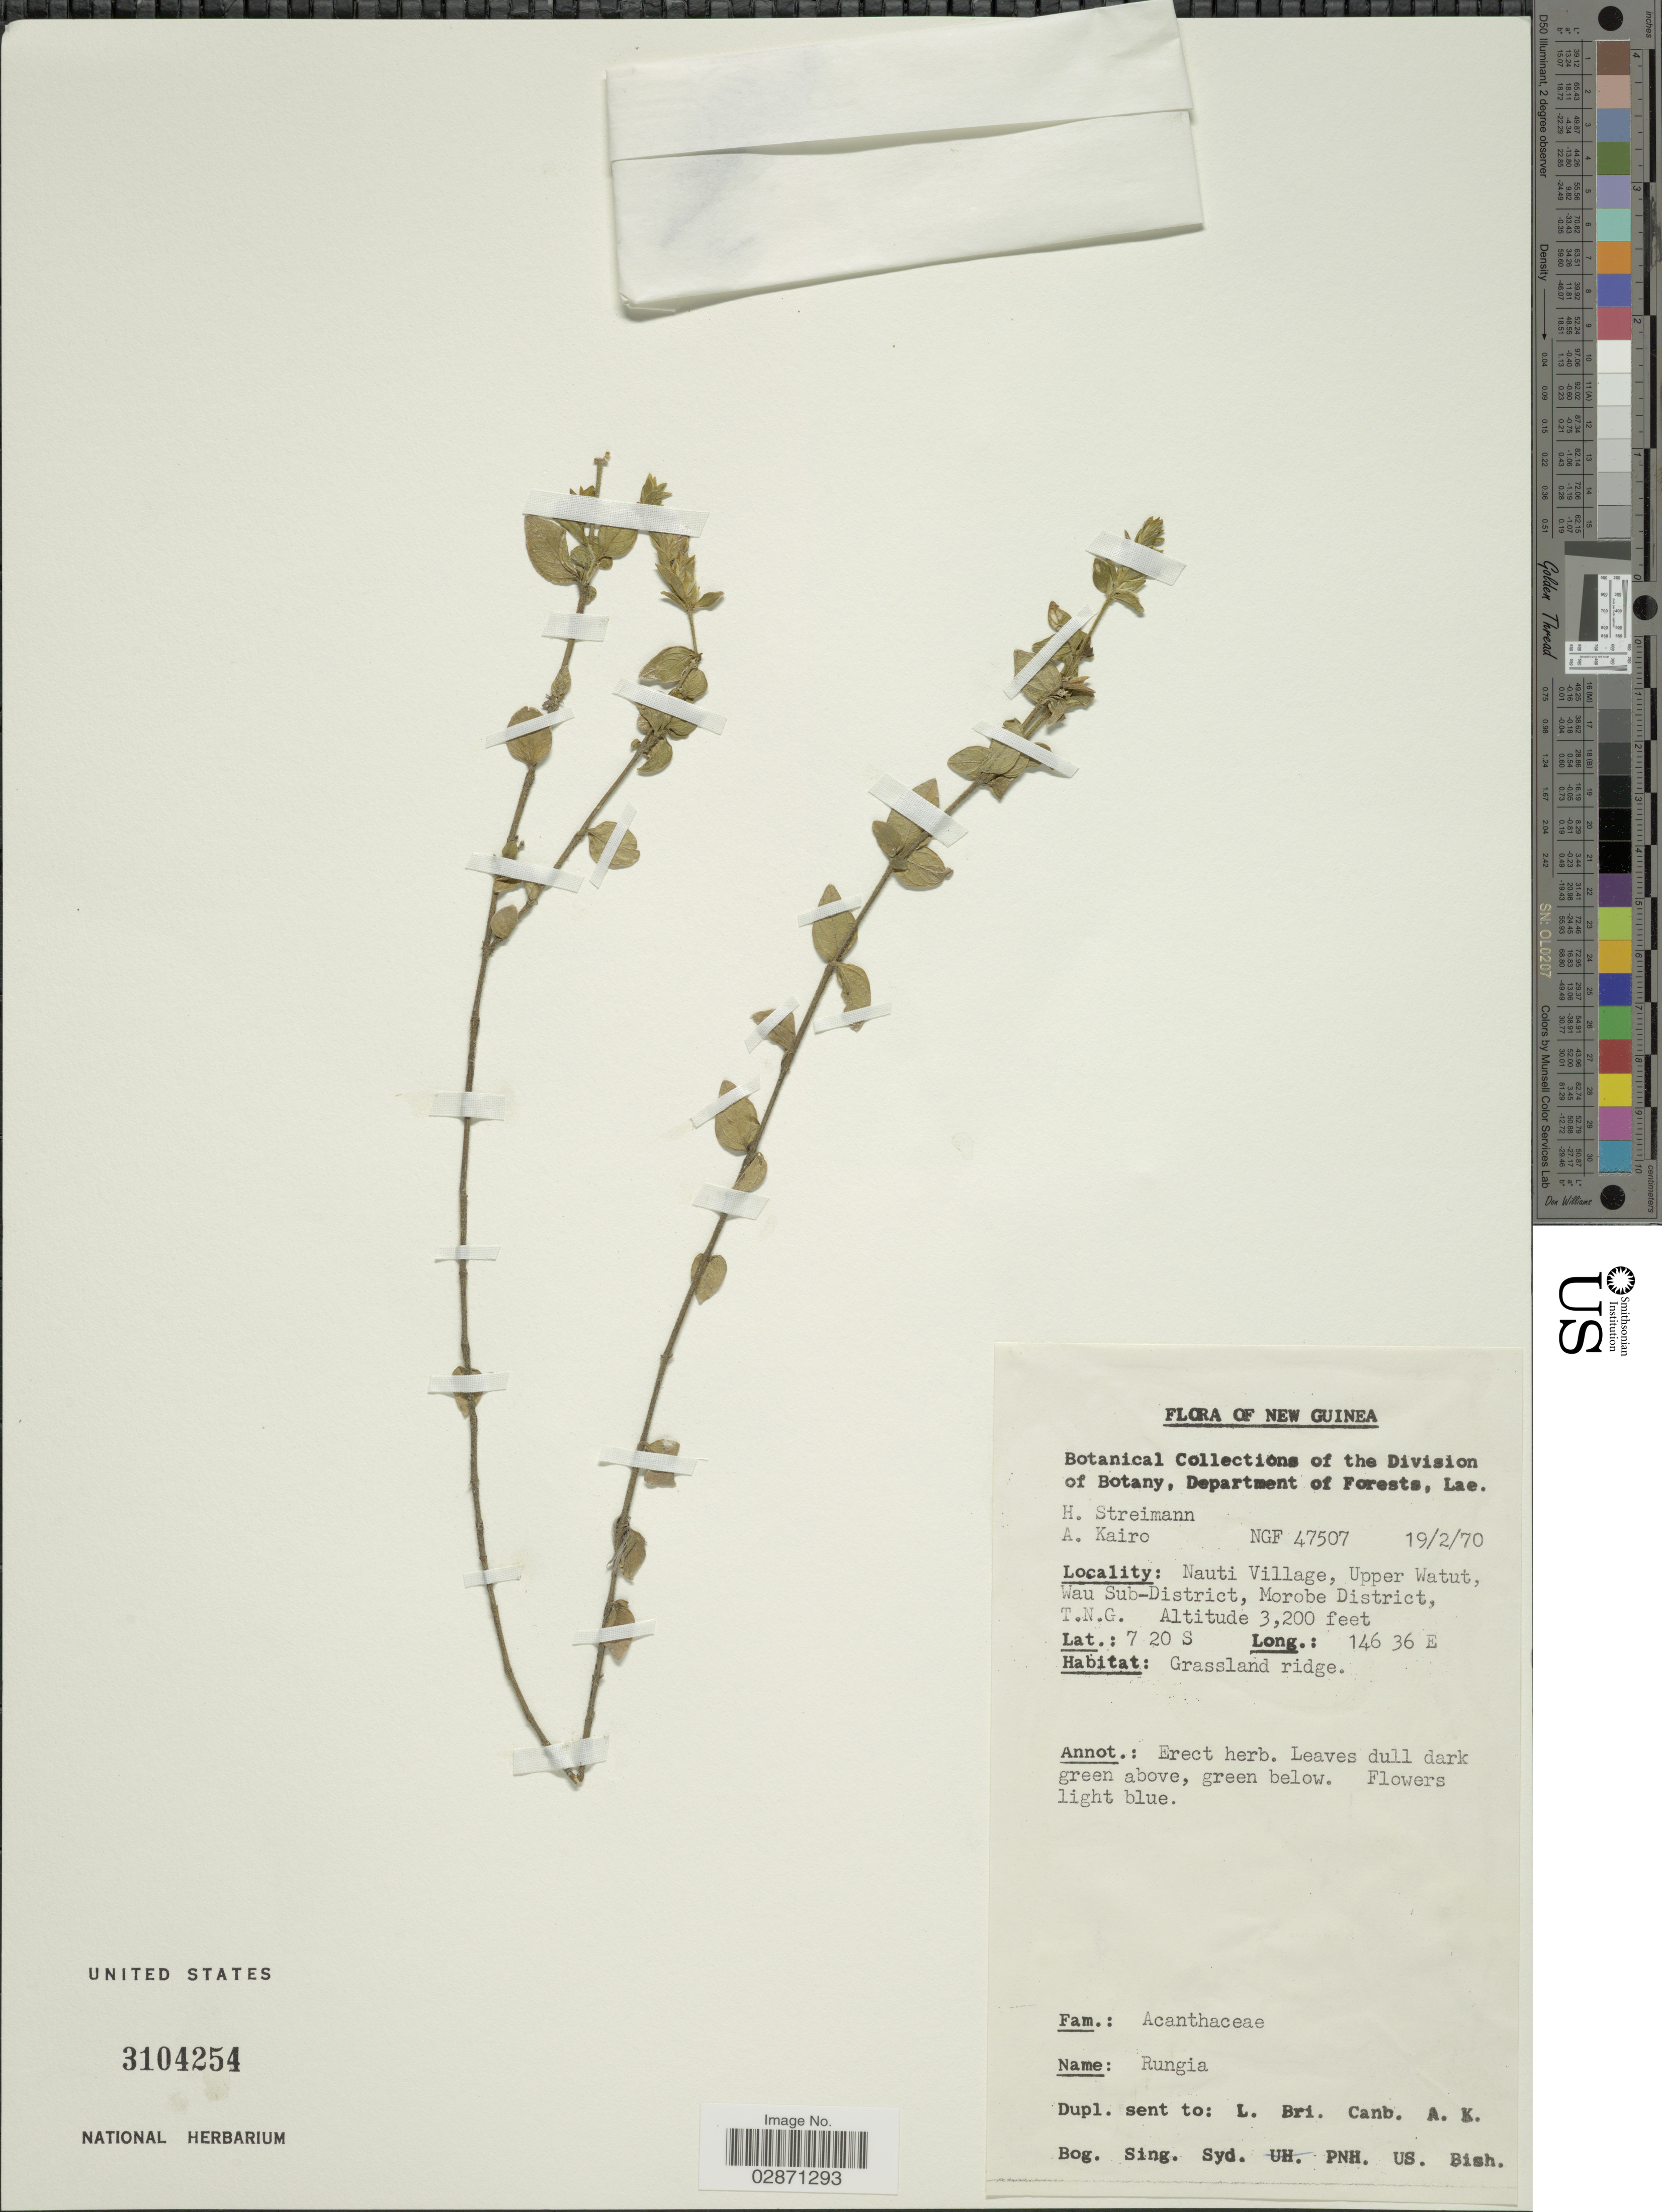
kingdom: Plantae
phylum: Tracheophyta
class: Magnoliopsida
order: Lamiales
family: Acanthaceae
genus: Rungia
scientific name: Rungia sp.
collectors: H. Streimann & A. Kairo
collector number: NGF47507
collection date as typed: Transcribed d/m/y: 19/2/70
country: Papua New Guinea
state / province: Morobe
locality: New Guinea. Nauti Village, Upper Watut, Wau Sub-District, Morobe District, T.N.G.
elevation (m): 975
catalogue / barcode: US 3104254